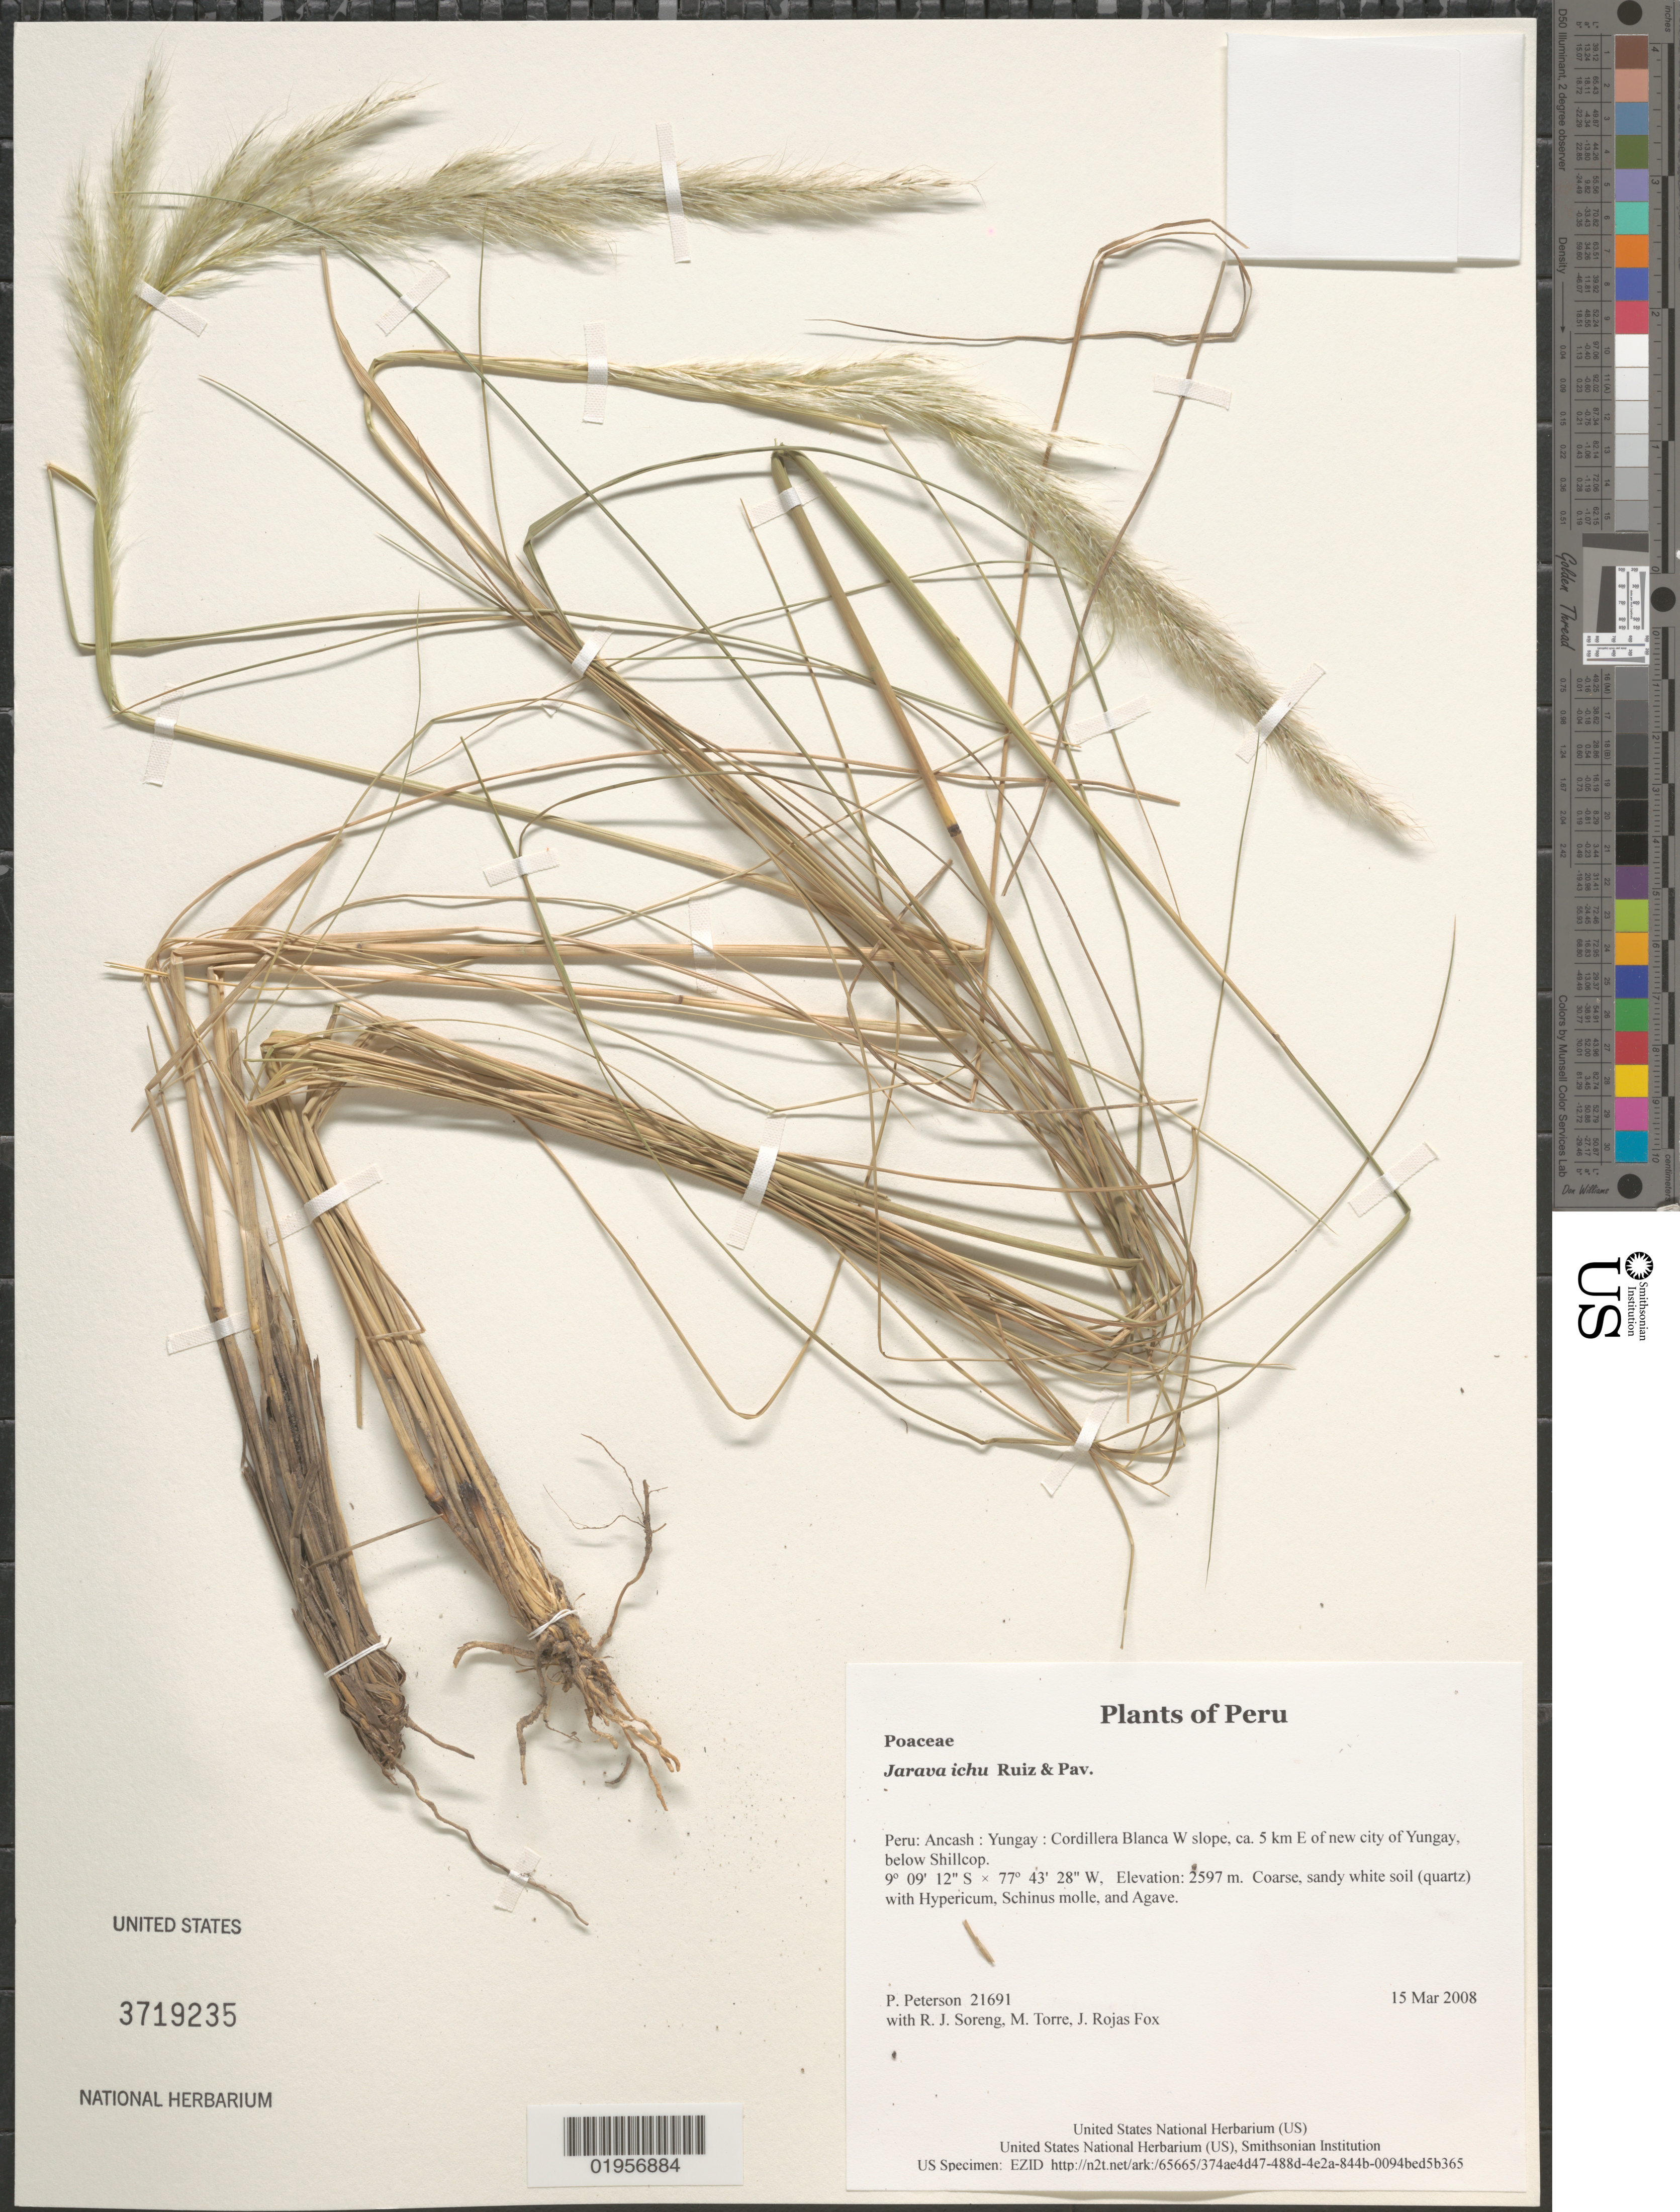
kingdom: Plantae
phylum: Tracheophyta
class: Liliopsida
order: Poales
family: Poaceae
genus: Jarava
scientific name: Jarava ichu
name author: Ruiz & Pav.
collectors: P. M. Peterson, R. J. Soreng, M. Torre & J. Rojas Fox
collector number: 21691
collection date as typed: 15 Mar 2008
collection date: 2008-03-15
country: Peru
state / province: Ancash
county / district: Yungay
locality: Cordillera Blanca W slope, ca. 5 km E of new city of Yungay, below Shillcop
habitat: Coarse, sandy white soil (quartz) with Hypericum, Schinus molle, and Agave.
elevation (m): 2597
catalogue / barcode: US 3719235